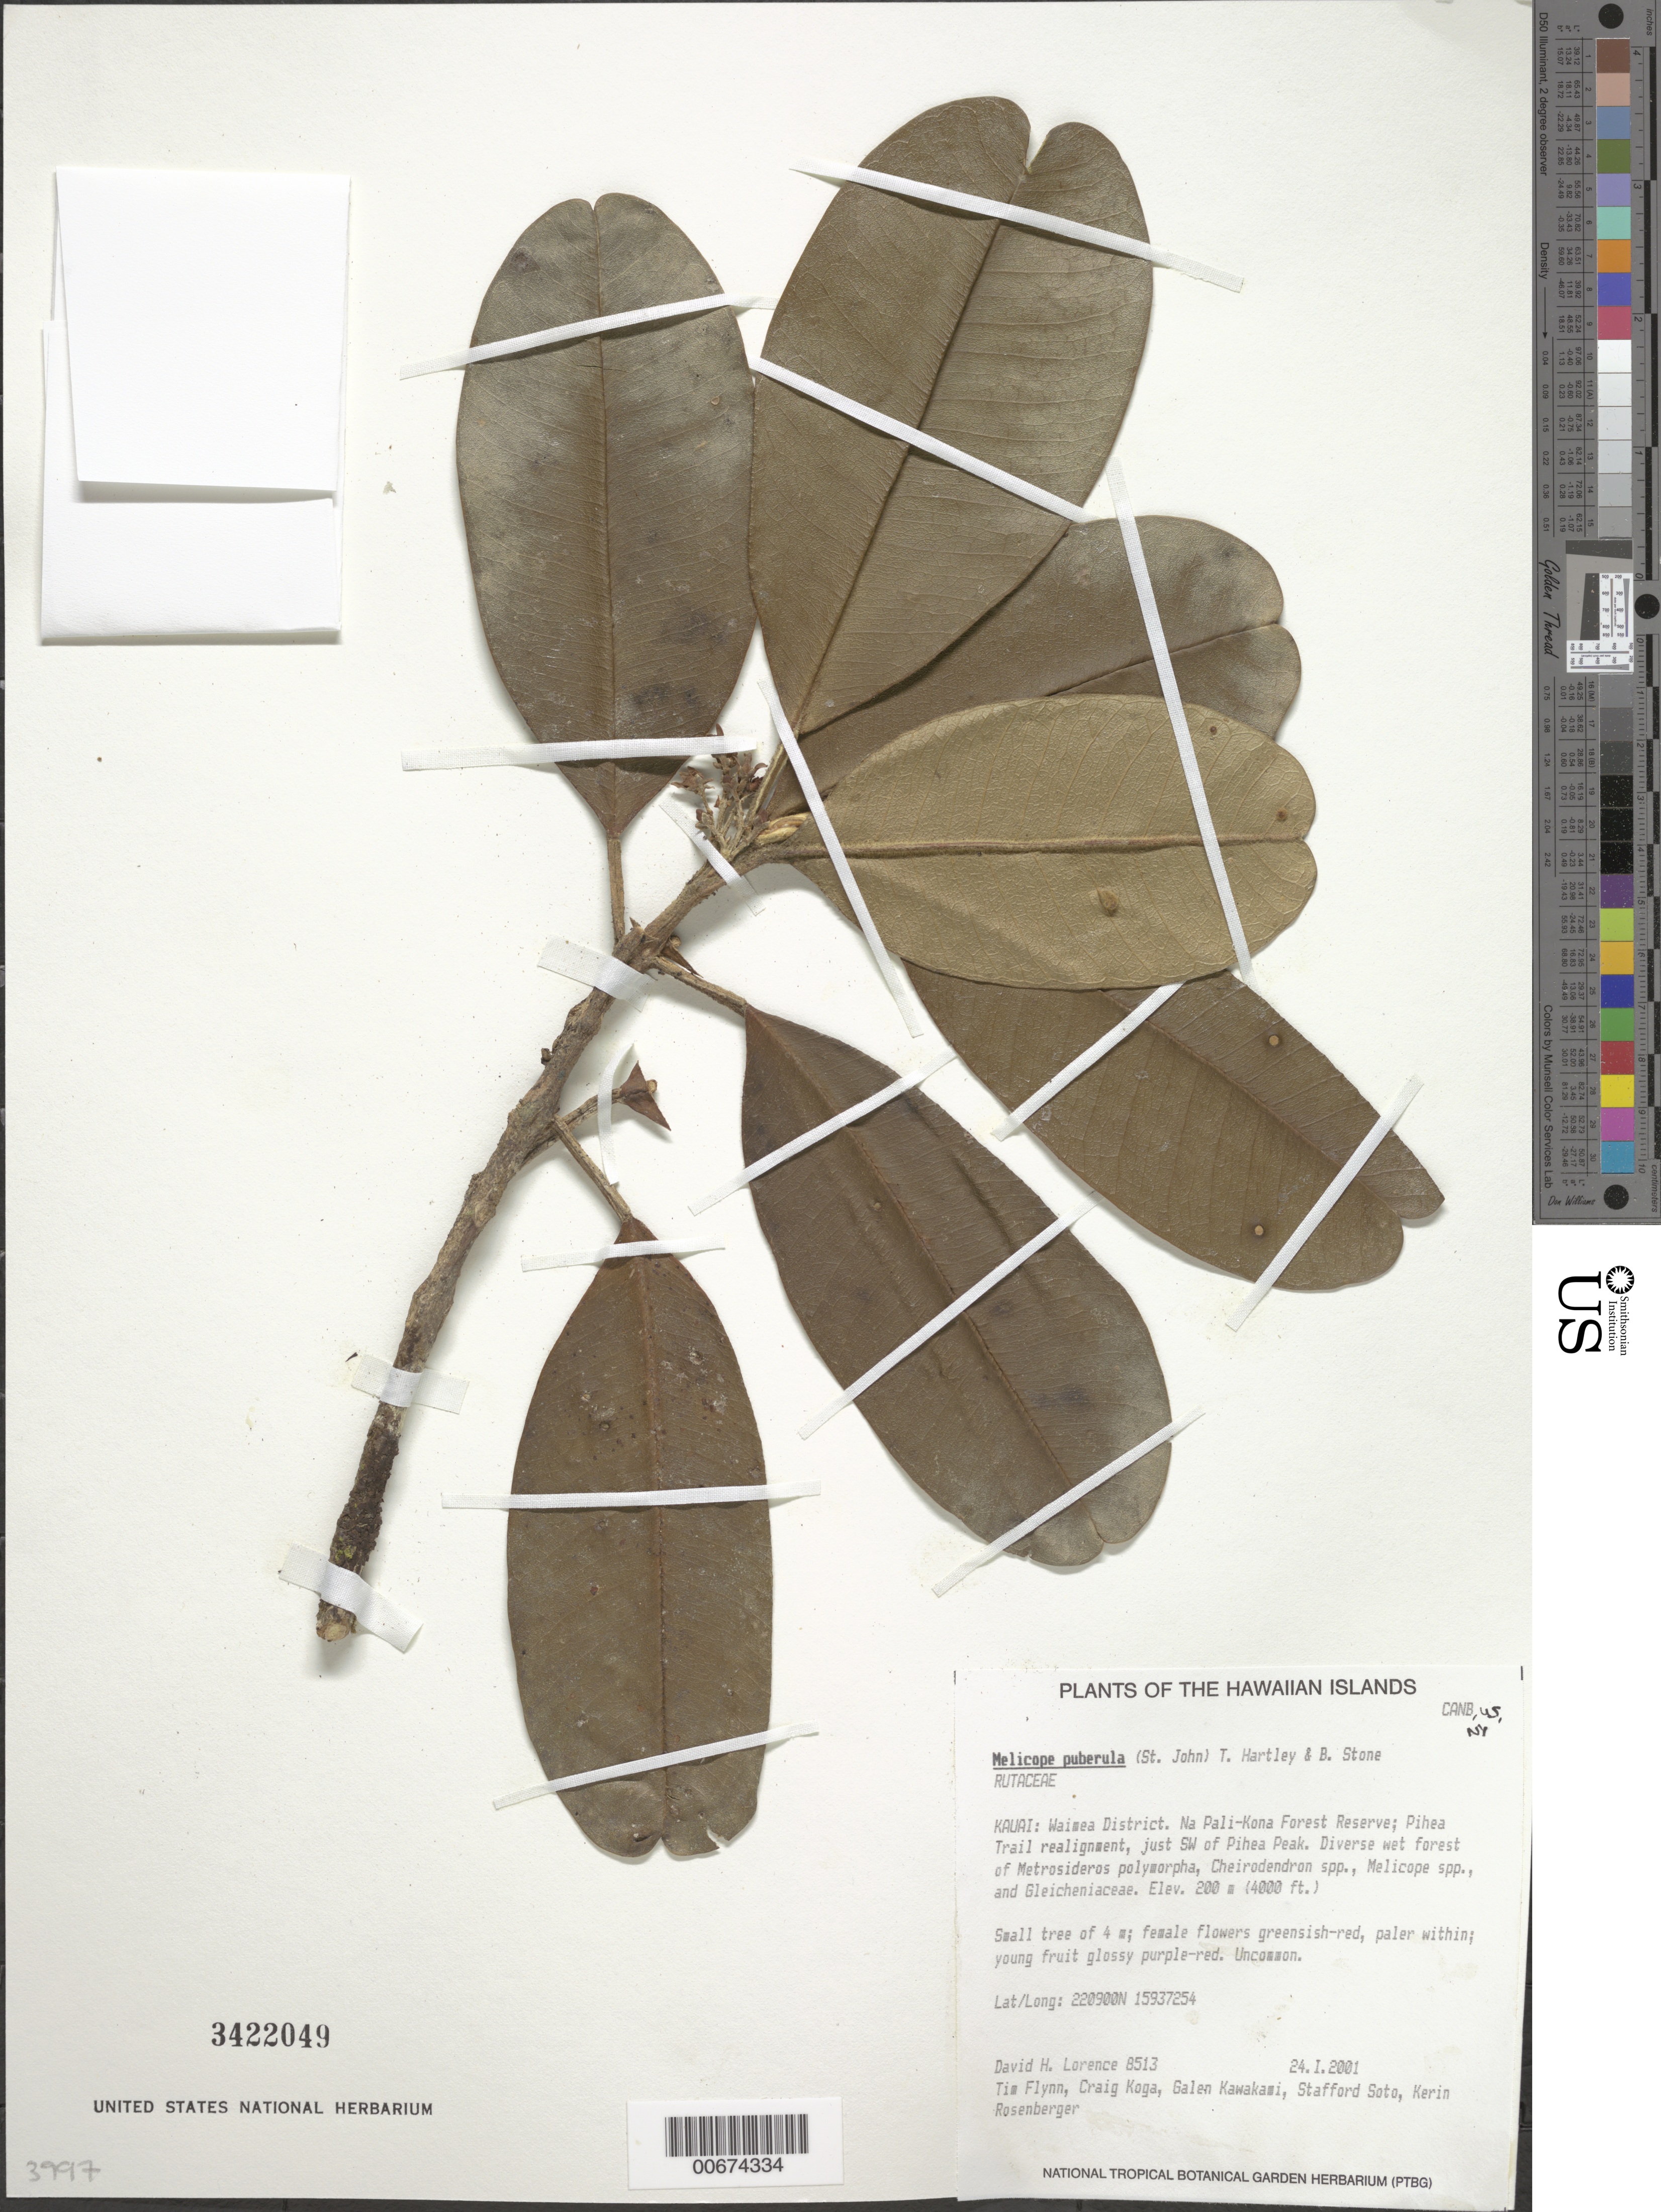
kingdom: Plantae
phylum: Tracheophyta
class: Magnoliopsida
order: Sapindales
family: Rutaceae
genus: Melicope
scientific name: Melicope puberula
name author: (H. St. John) T.G. Hartley & B.C. Stone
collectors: D. Lorence, T. W. Flynn, C. Koga, G. Kawakami, S. Soto & K. Rosenberger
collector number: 8513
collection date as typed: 24 Jan 2001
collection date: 2001-01-24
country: United States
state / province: Hawaii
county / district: Kauai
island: Kaua'i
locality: Waimea District, Na Pali-Kona Forest Reserve; Pihea trail realignment, just SW of Pihea Peak.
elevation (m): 1219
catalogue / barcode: US 3422049